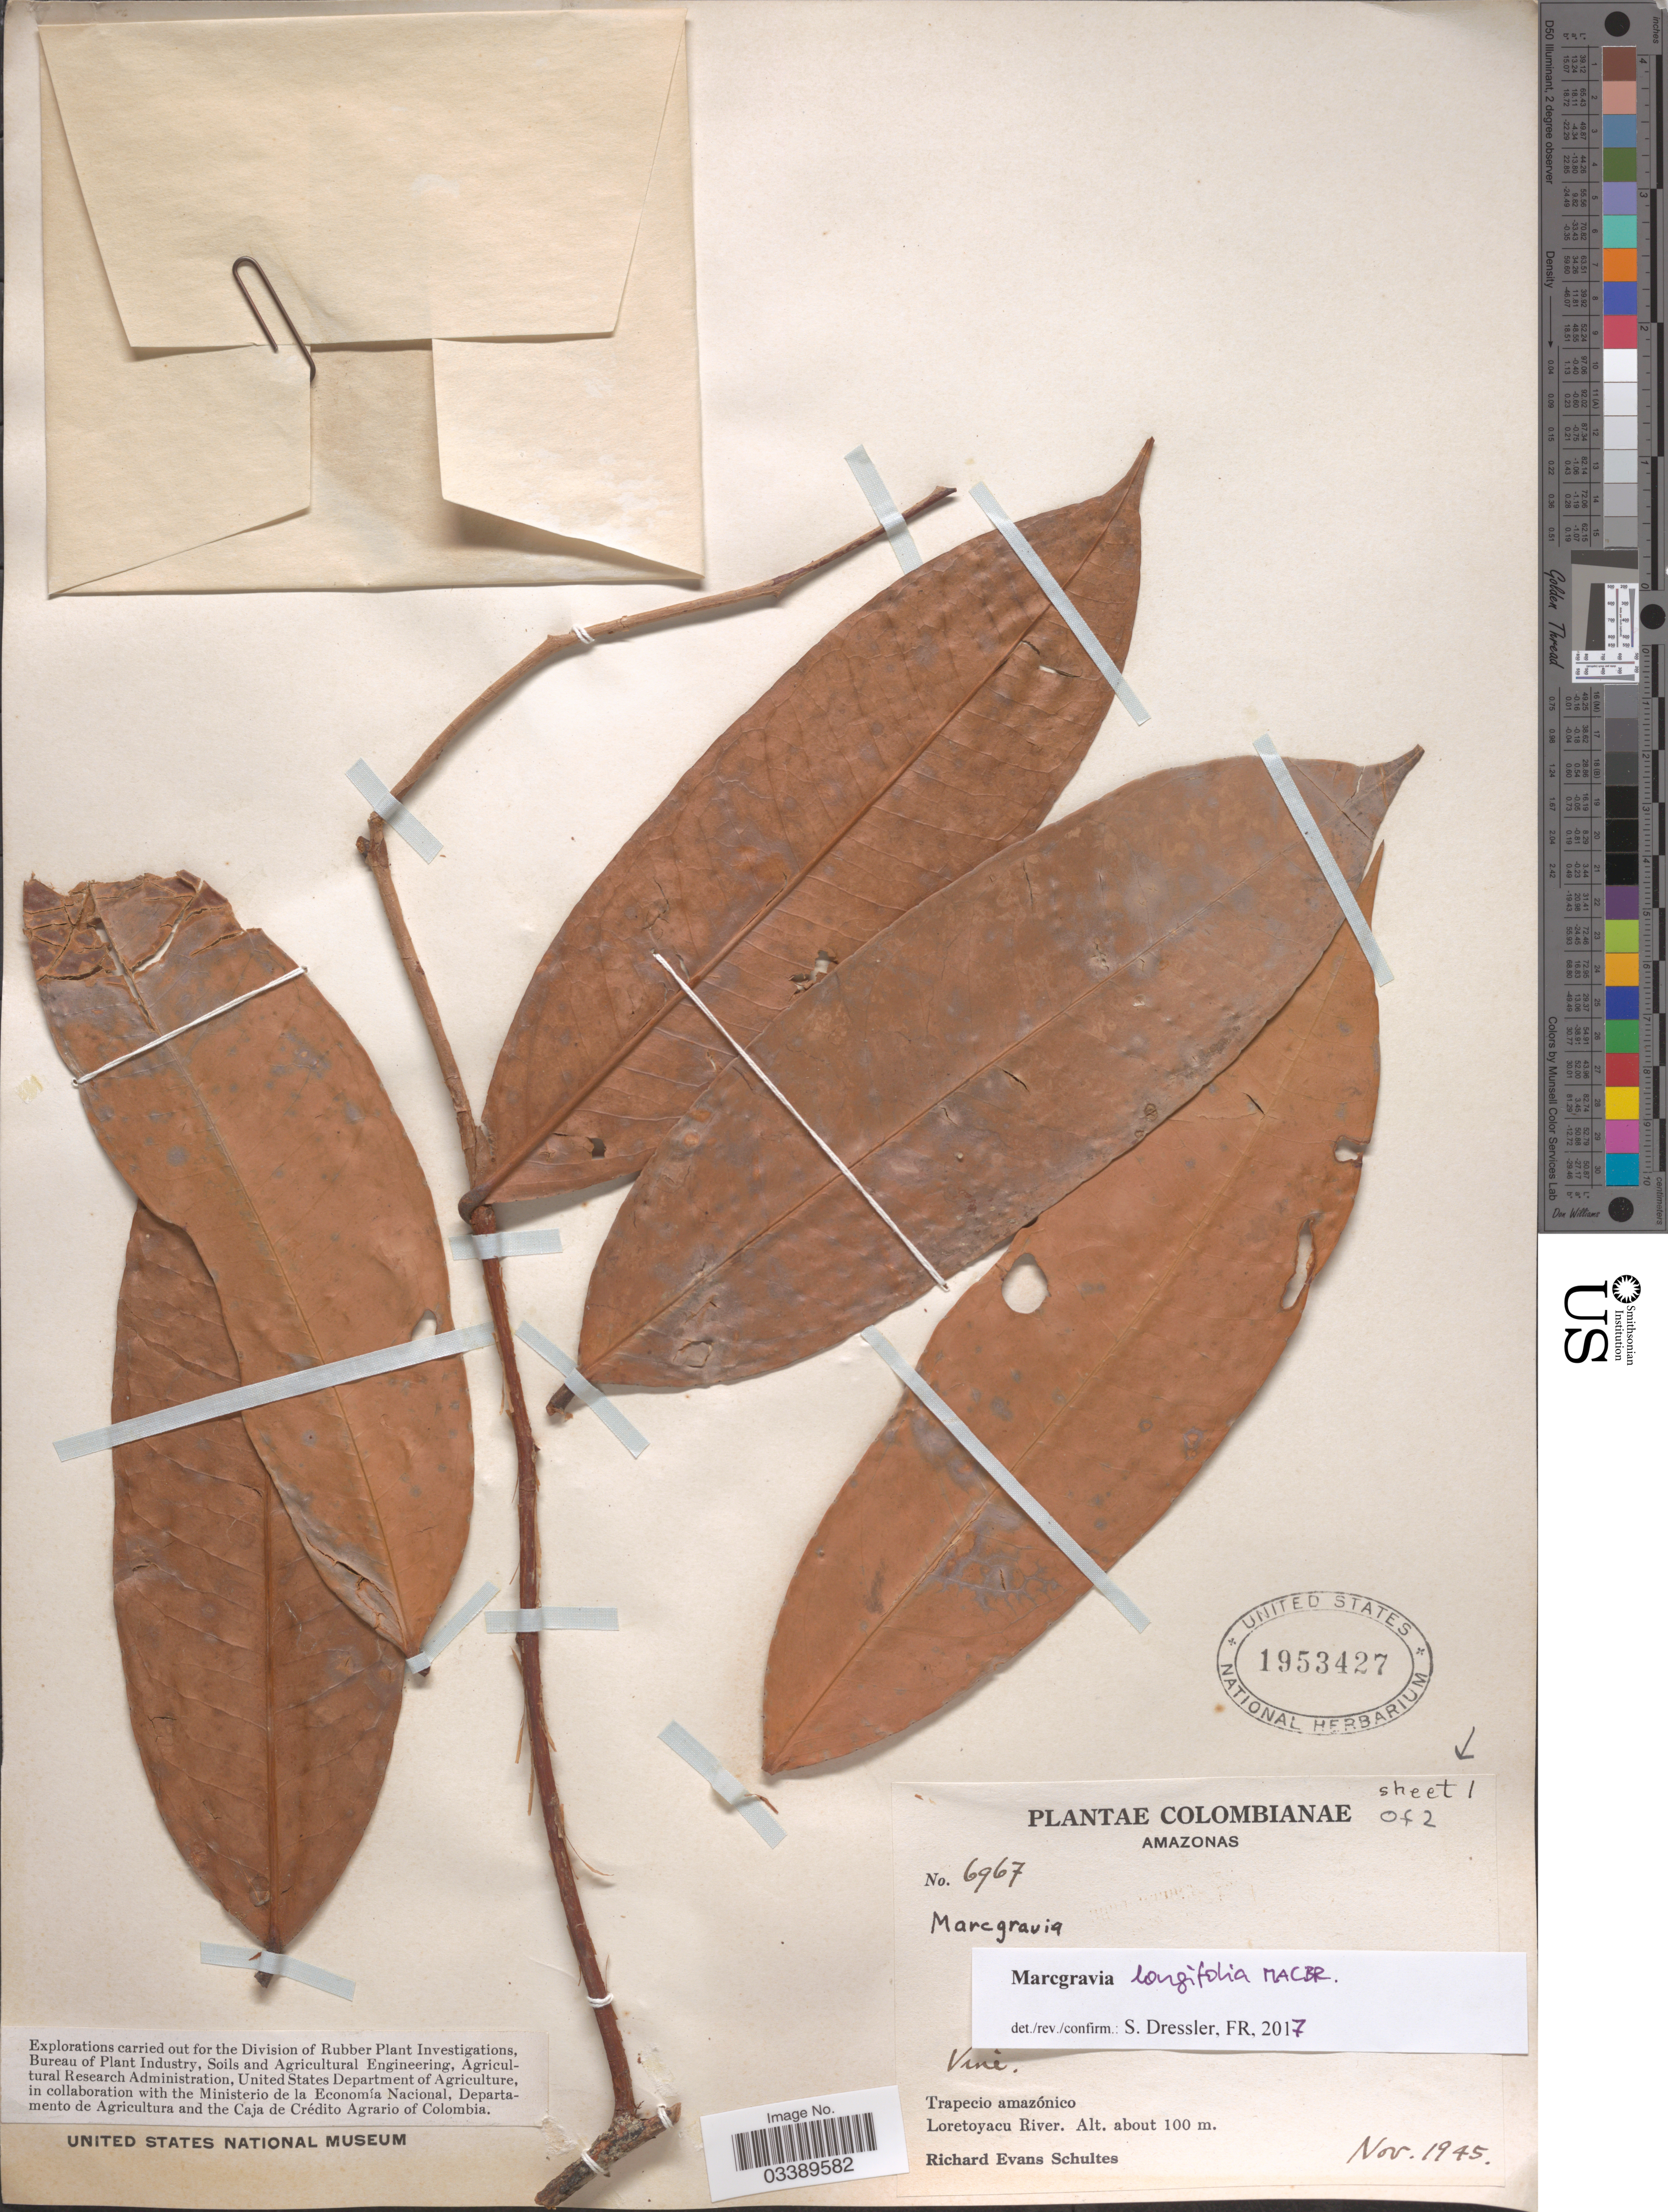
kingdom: Plantae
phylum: Tracheophyta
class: Magnoliopsida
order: Ericales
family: Marcgraviaceae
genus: Marcgravia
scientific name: Marcgravia longifolia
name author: J.F. Macbr.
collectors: R. E. Schultes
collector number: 6967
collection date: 1945-11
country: Colombia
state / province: Amazônas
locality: Trapecio amazónico, Loretoyacu River.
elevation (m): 100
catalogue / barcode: US 1953427